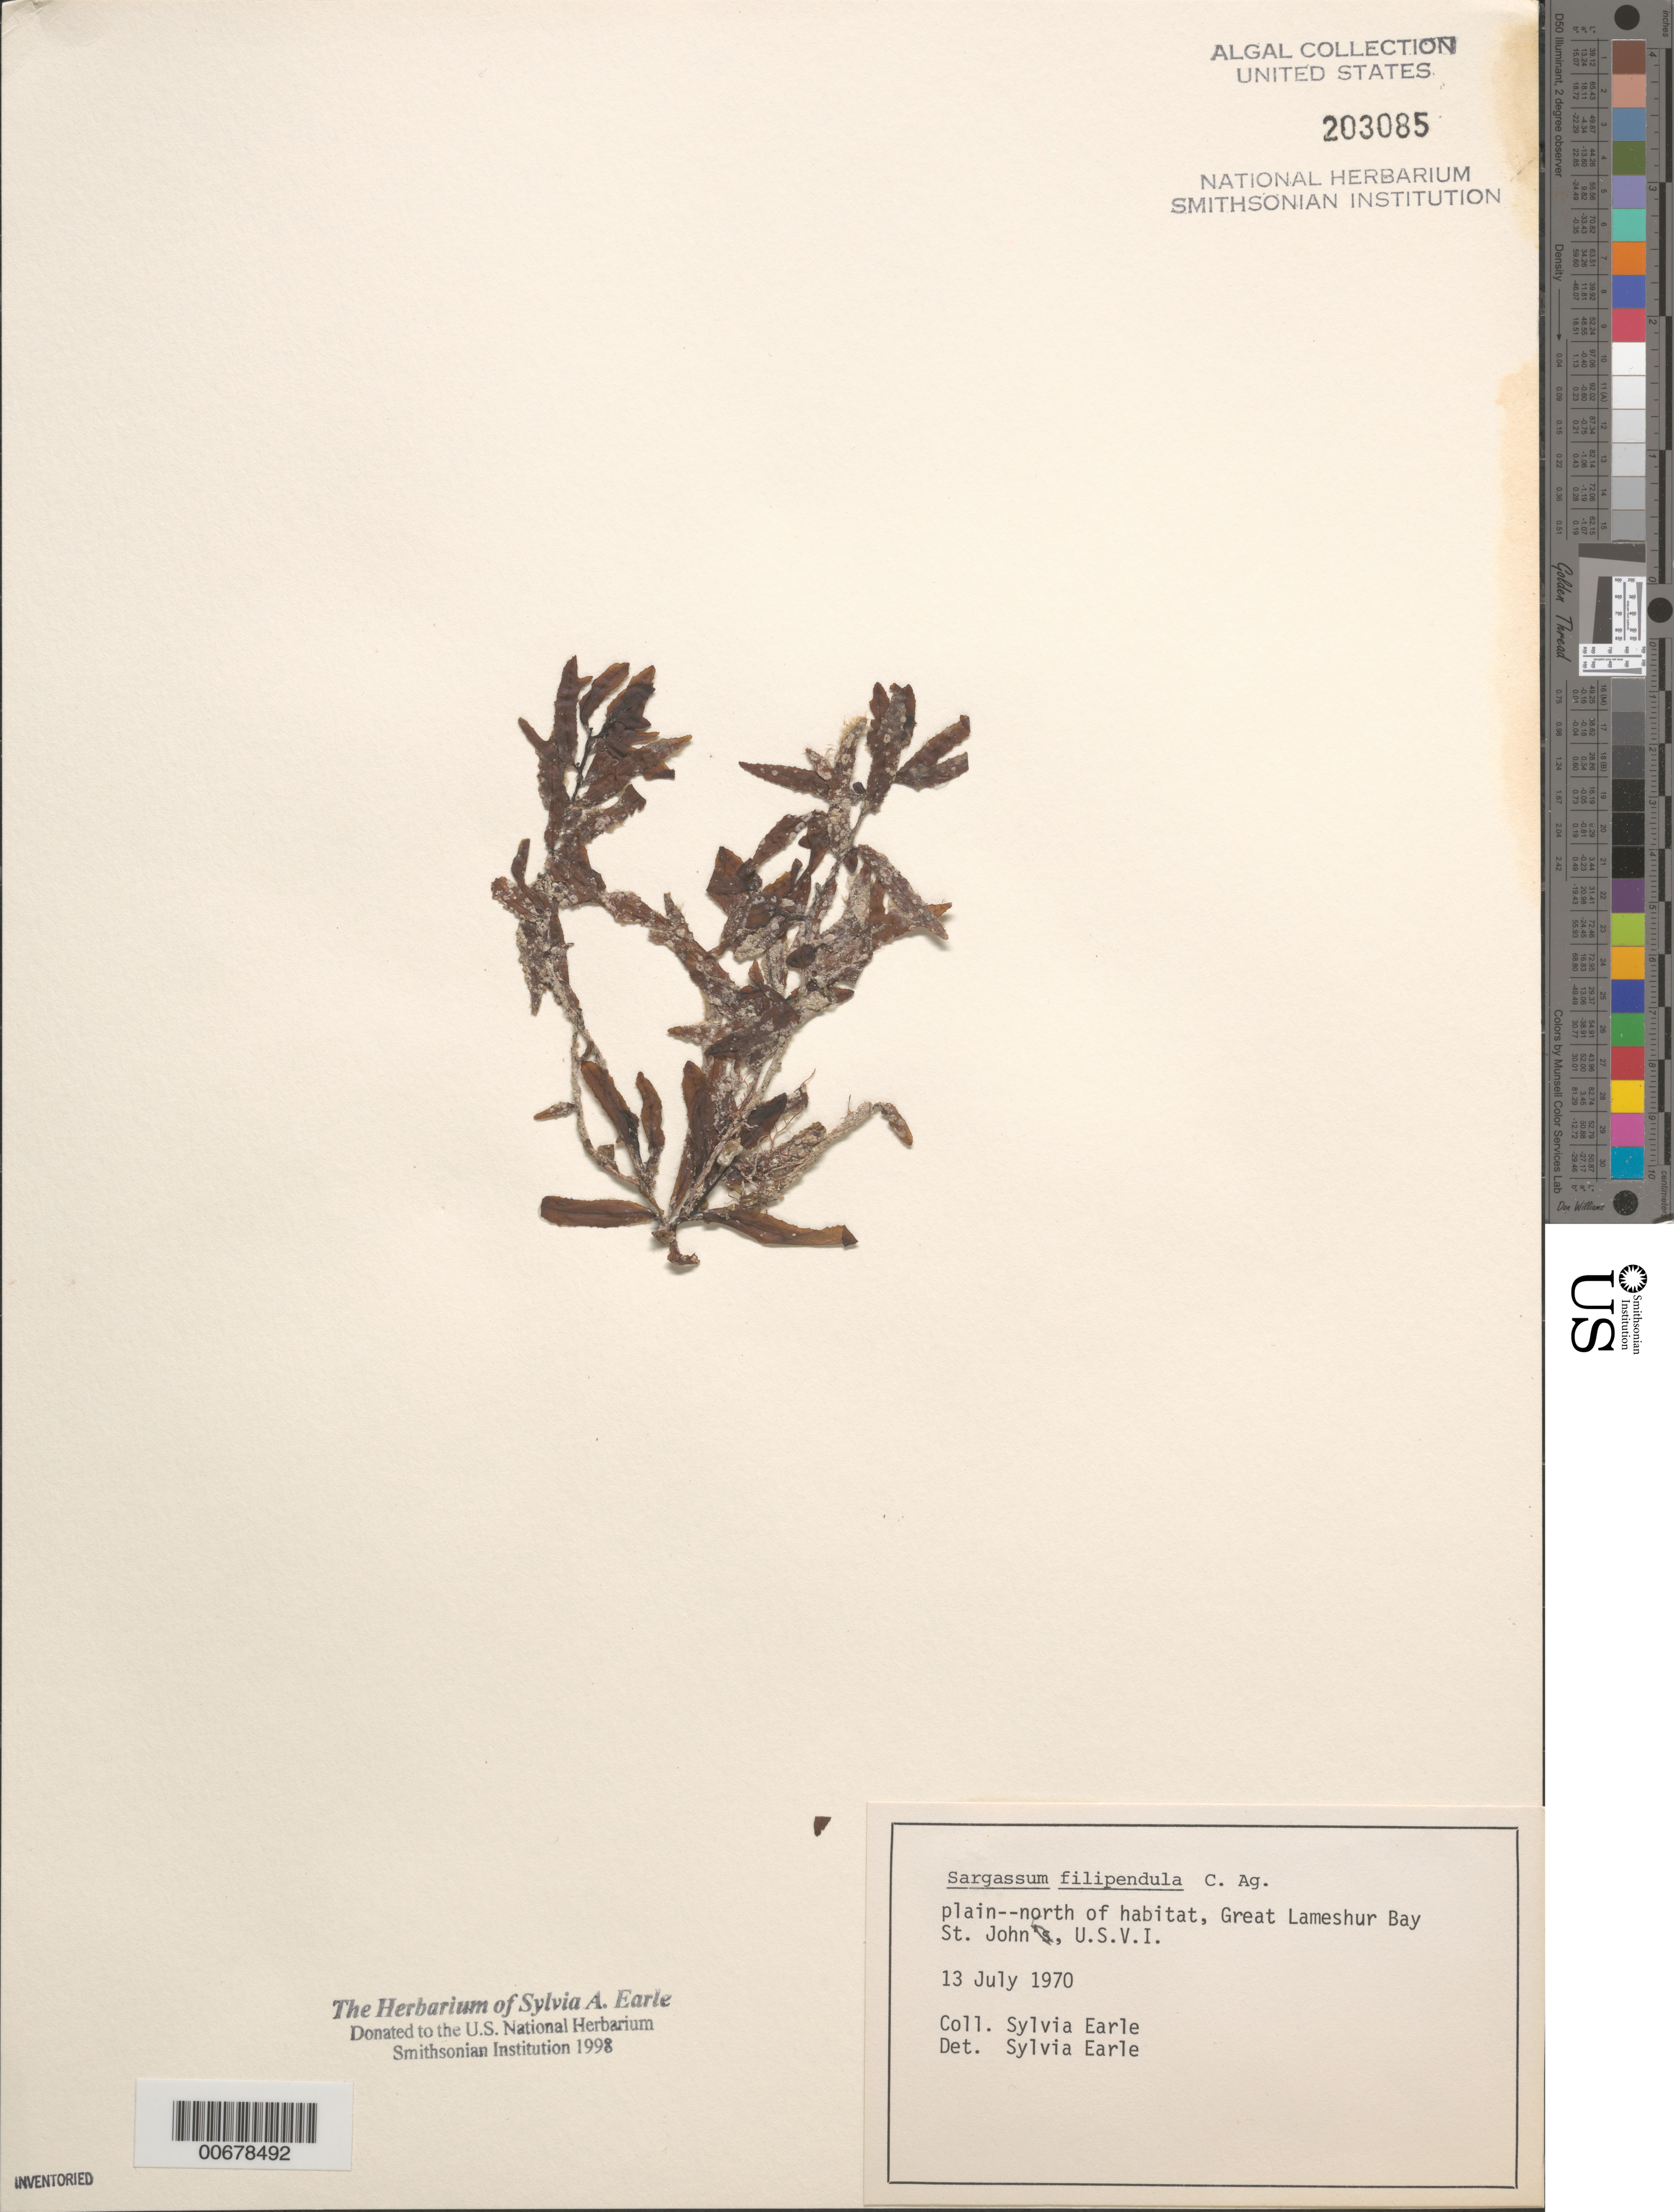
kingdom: Chromista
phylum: Ochrophyta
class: Phaeophyceae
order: Fucales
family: Sargassaceae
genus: Sargassum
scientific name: Sargassum filipendula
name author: C. Agardh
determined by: Earle, S. A.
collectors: S. A. Earle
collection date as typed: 13 Jul 1970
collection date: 1970-07-13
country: U.S. Virgin Islands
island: St. John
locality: Great Lameshur Bay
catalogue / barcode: US 203085